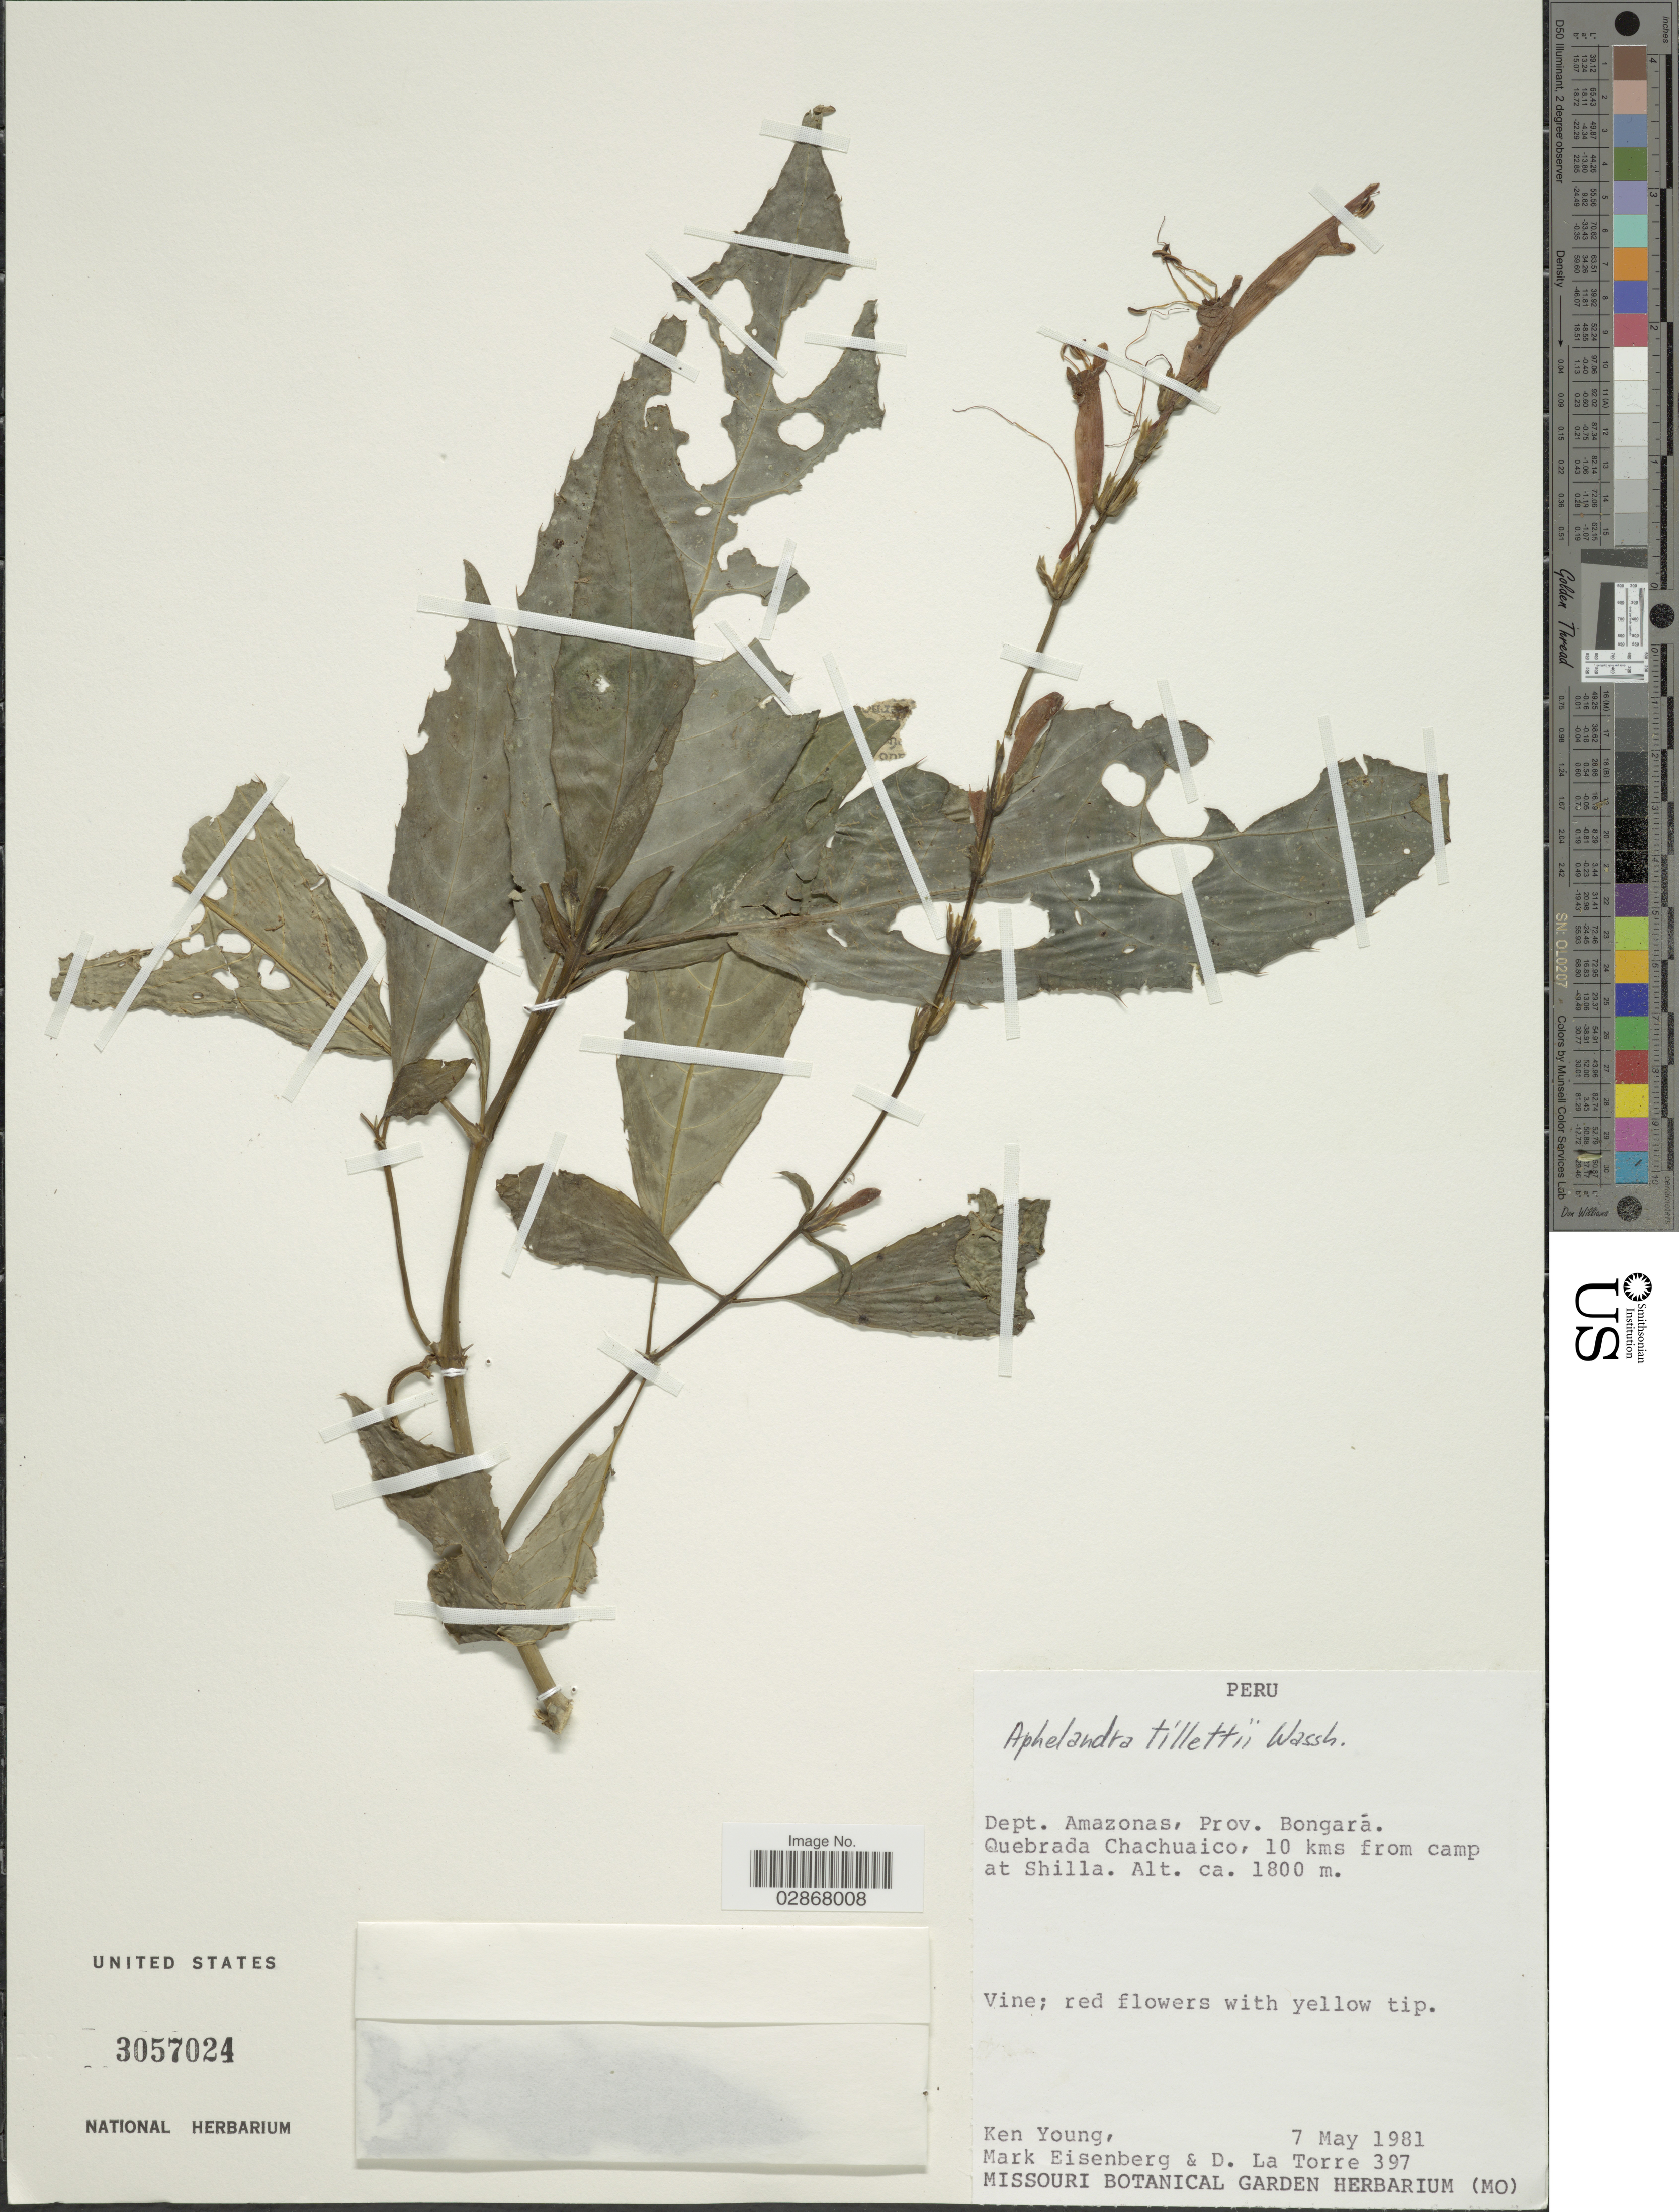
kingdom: Plantae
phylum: Tracheophyta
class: Magnoliopsida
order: Lamiales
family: Acanthaceae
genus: Aphelandra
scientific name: Aphelandra tillettii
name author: Wassh.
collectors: K. Young, M. Eisenberg & D. La Torre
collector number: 397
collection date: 1981-05-07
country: Peru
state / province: Amazonas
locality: Dept. Amazonas, Prov. Bongará. Quebrada Chachuaico, 10 kms from camp at Shilla.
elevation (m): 1800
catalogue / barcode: US 3057024